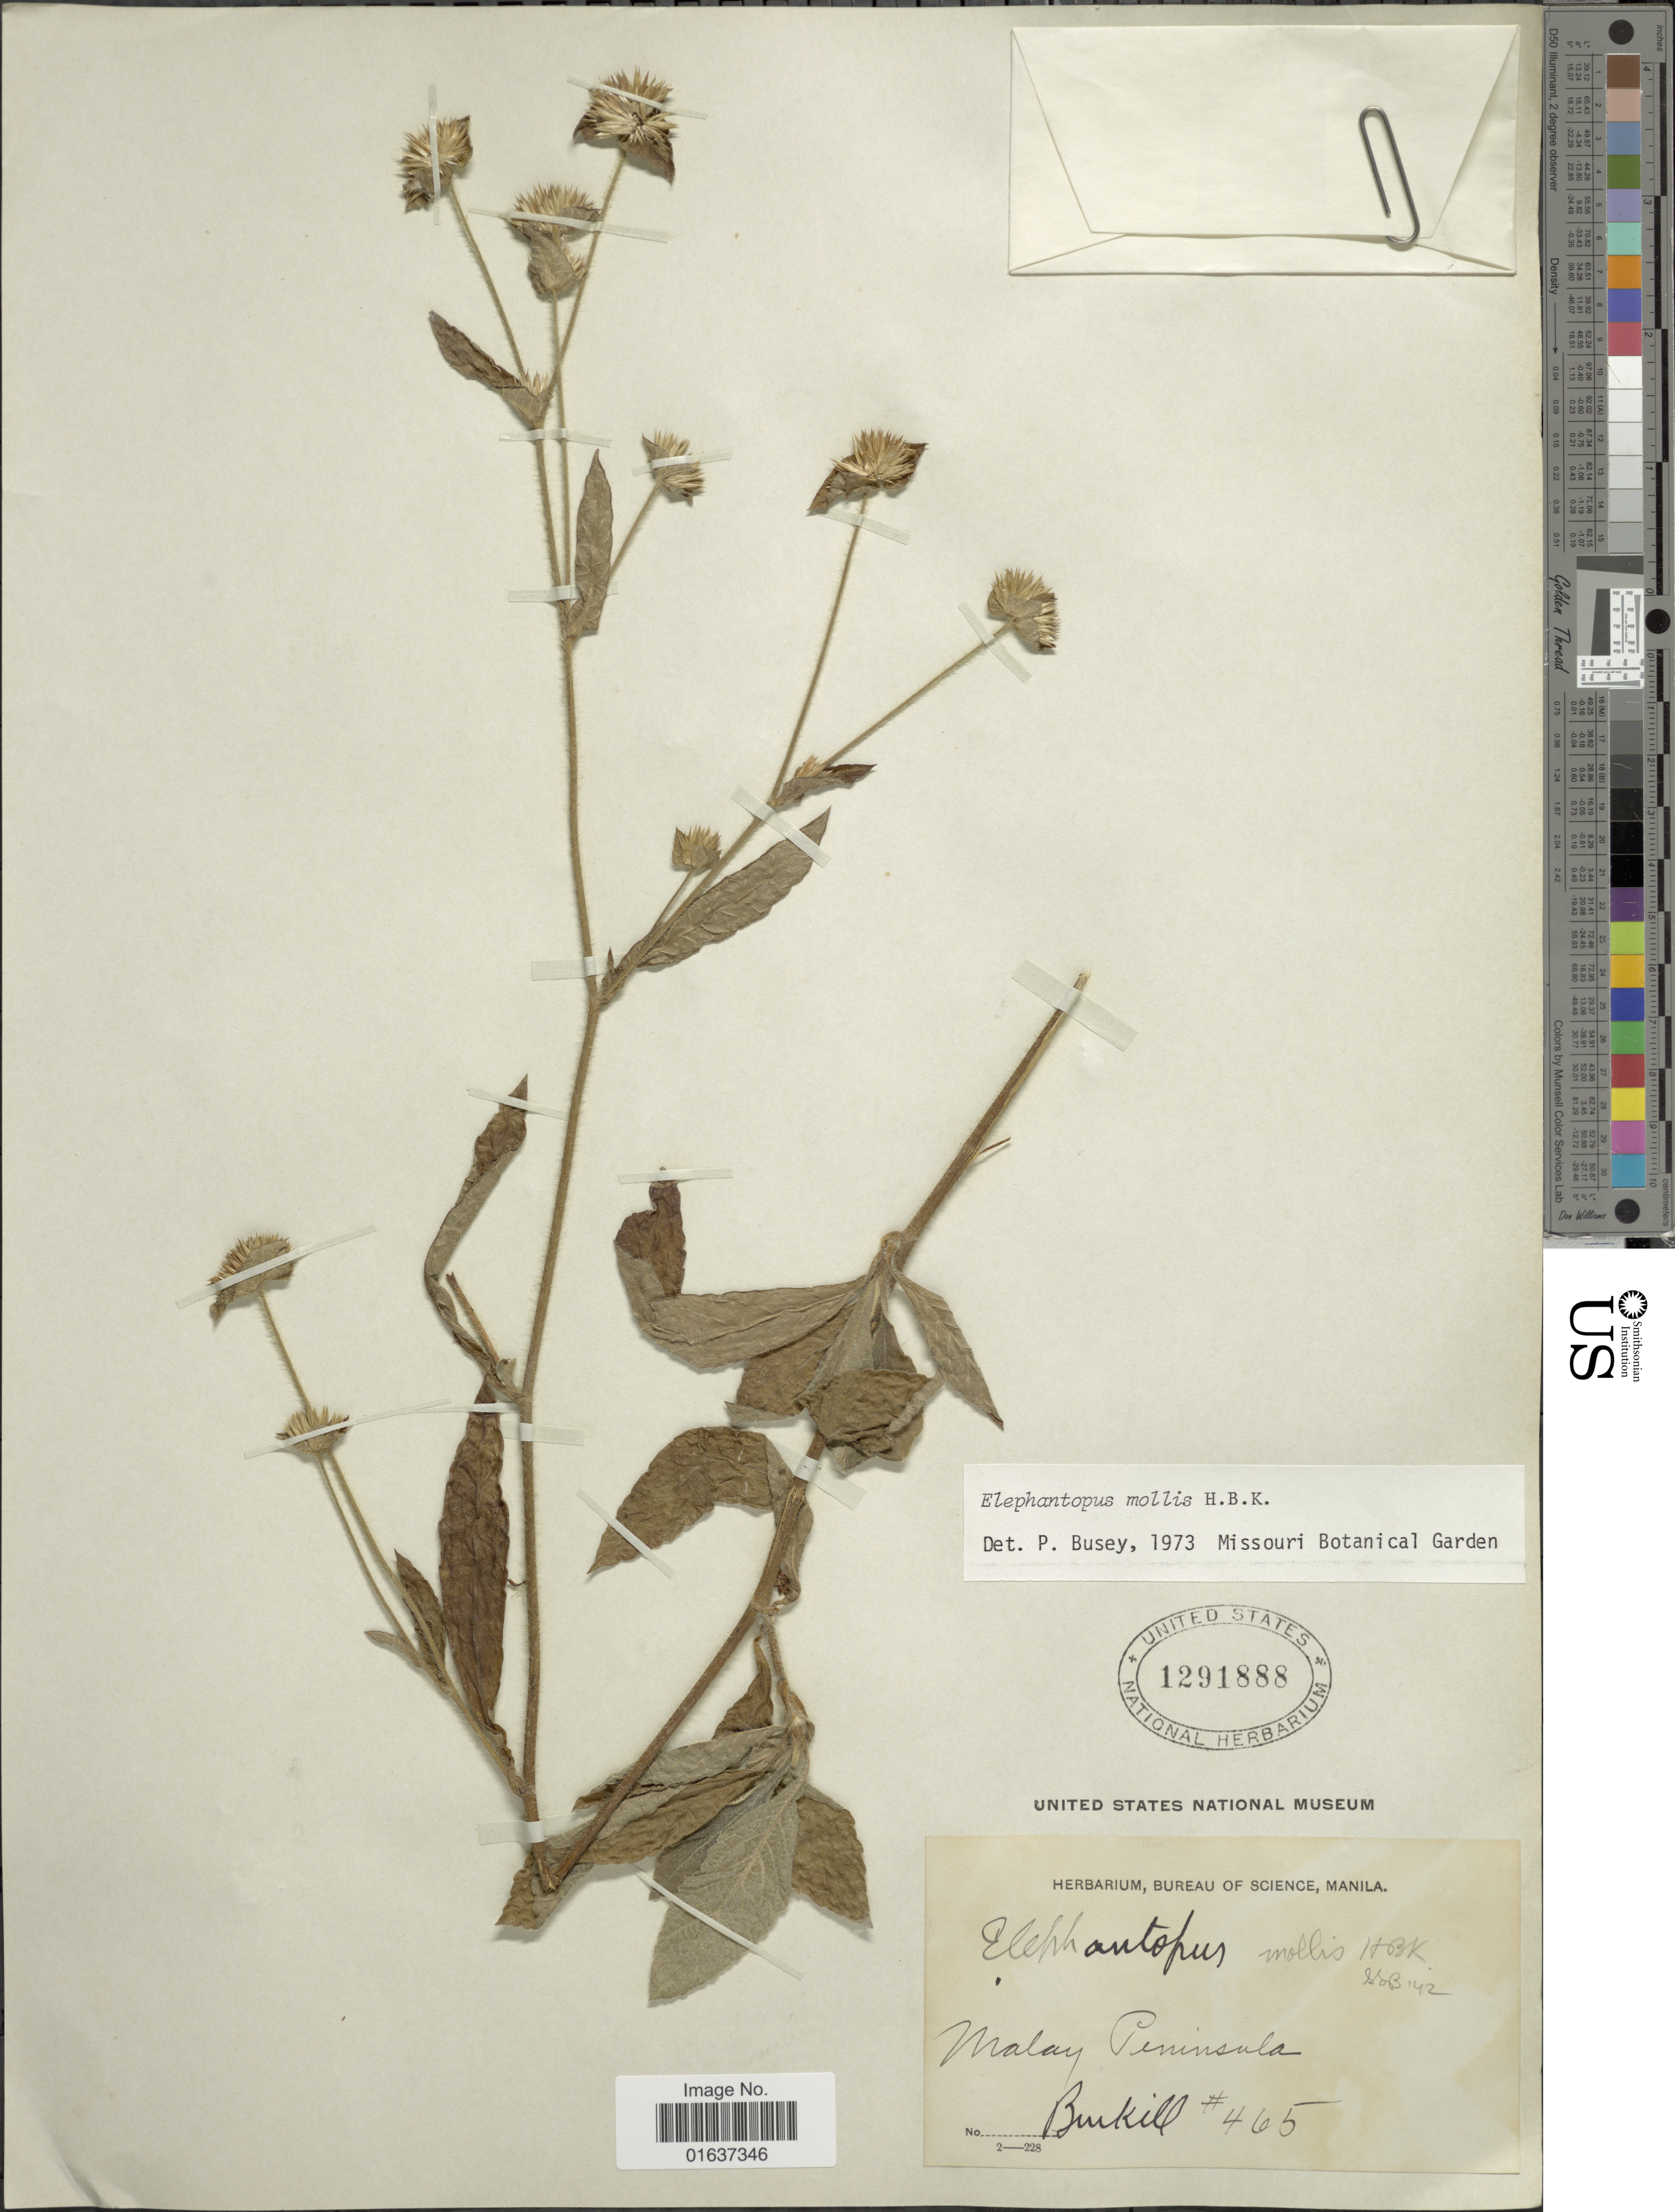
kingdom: Plantae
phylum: Tracheophyta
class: Magnoliopsida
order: Asterales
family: Asteraceae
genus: Elephantopus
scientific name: Elephantopus mollis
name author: Kunth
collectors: Burkill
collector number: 465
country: Malaysia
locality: Malay, Peninsula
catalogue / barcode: US 1291888